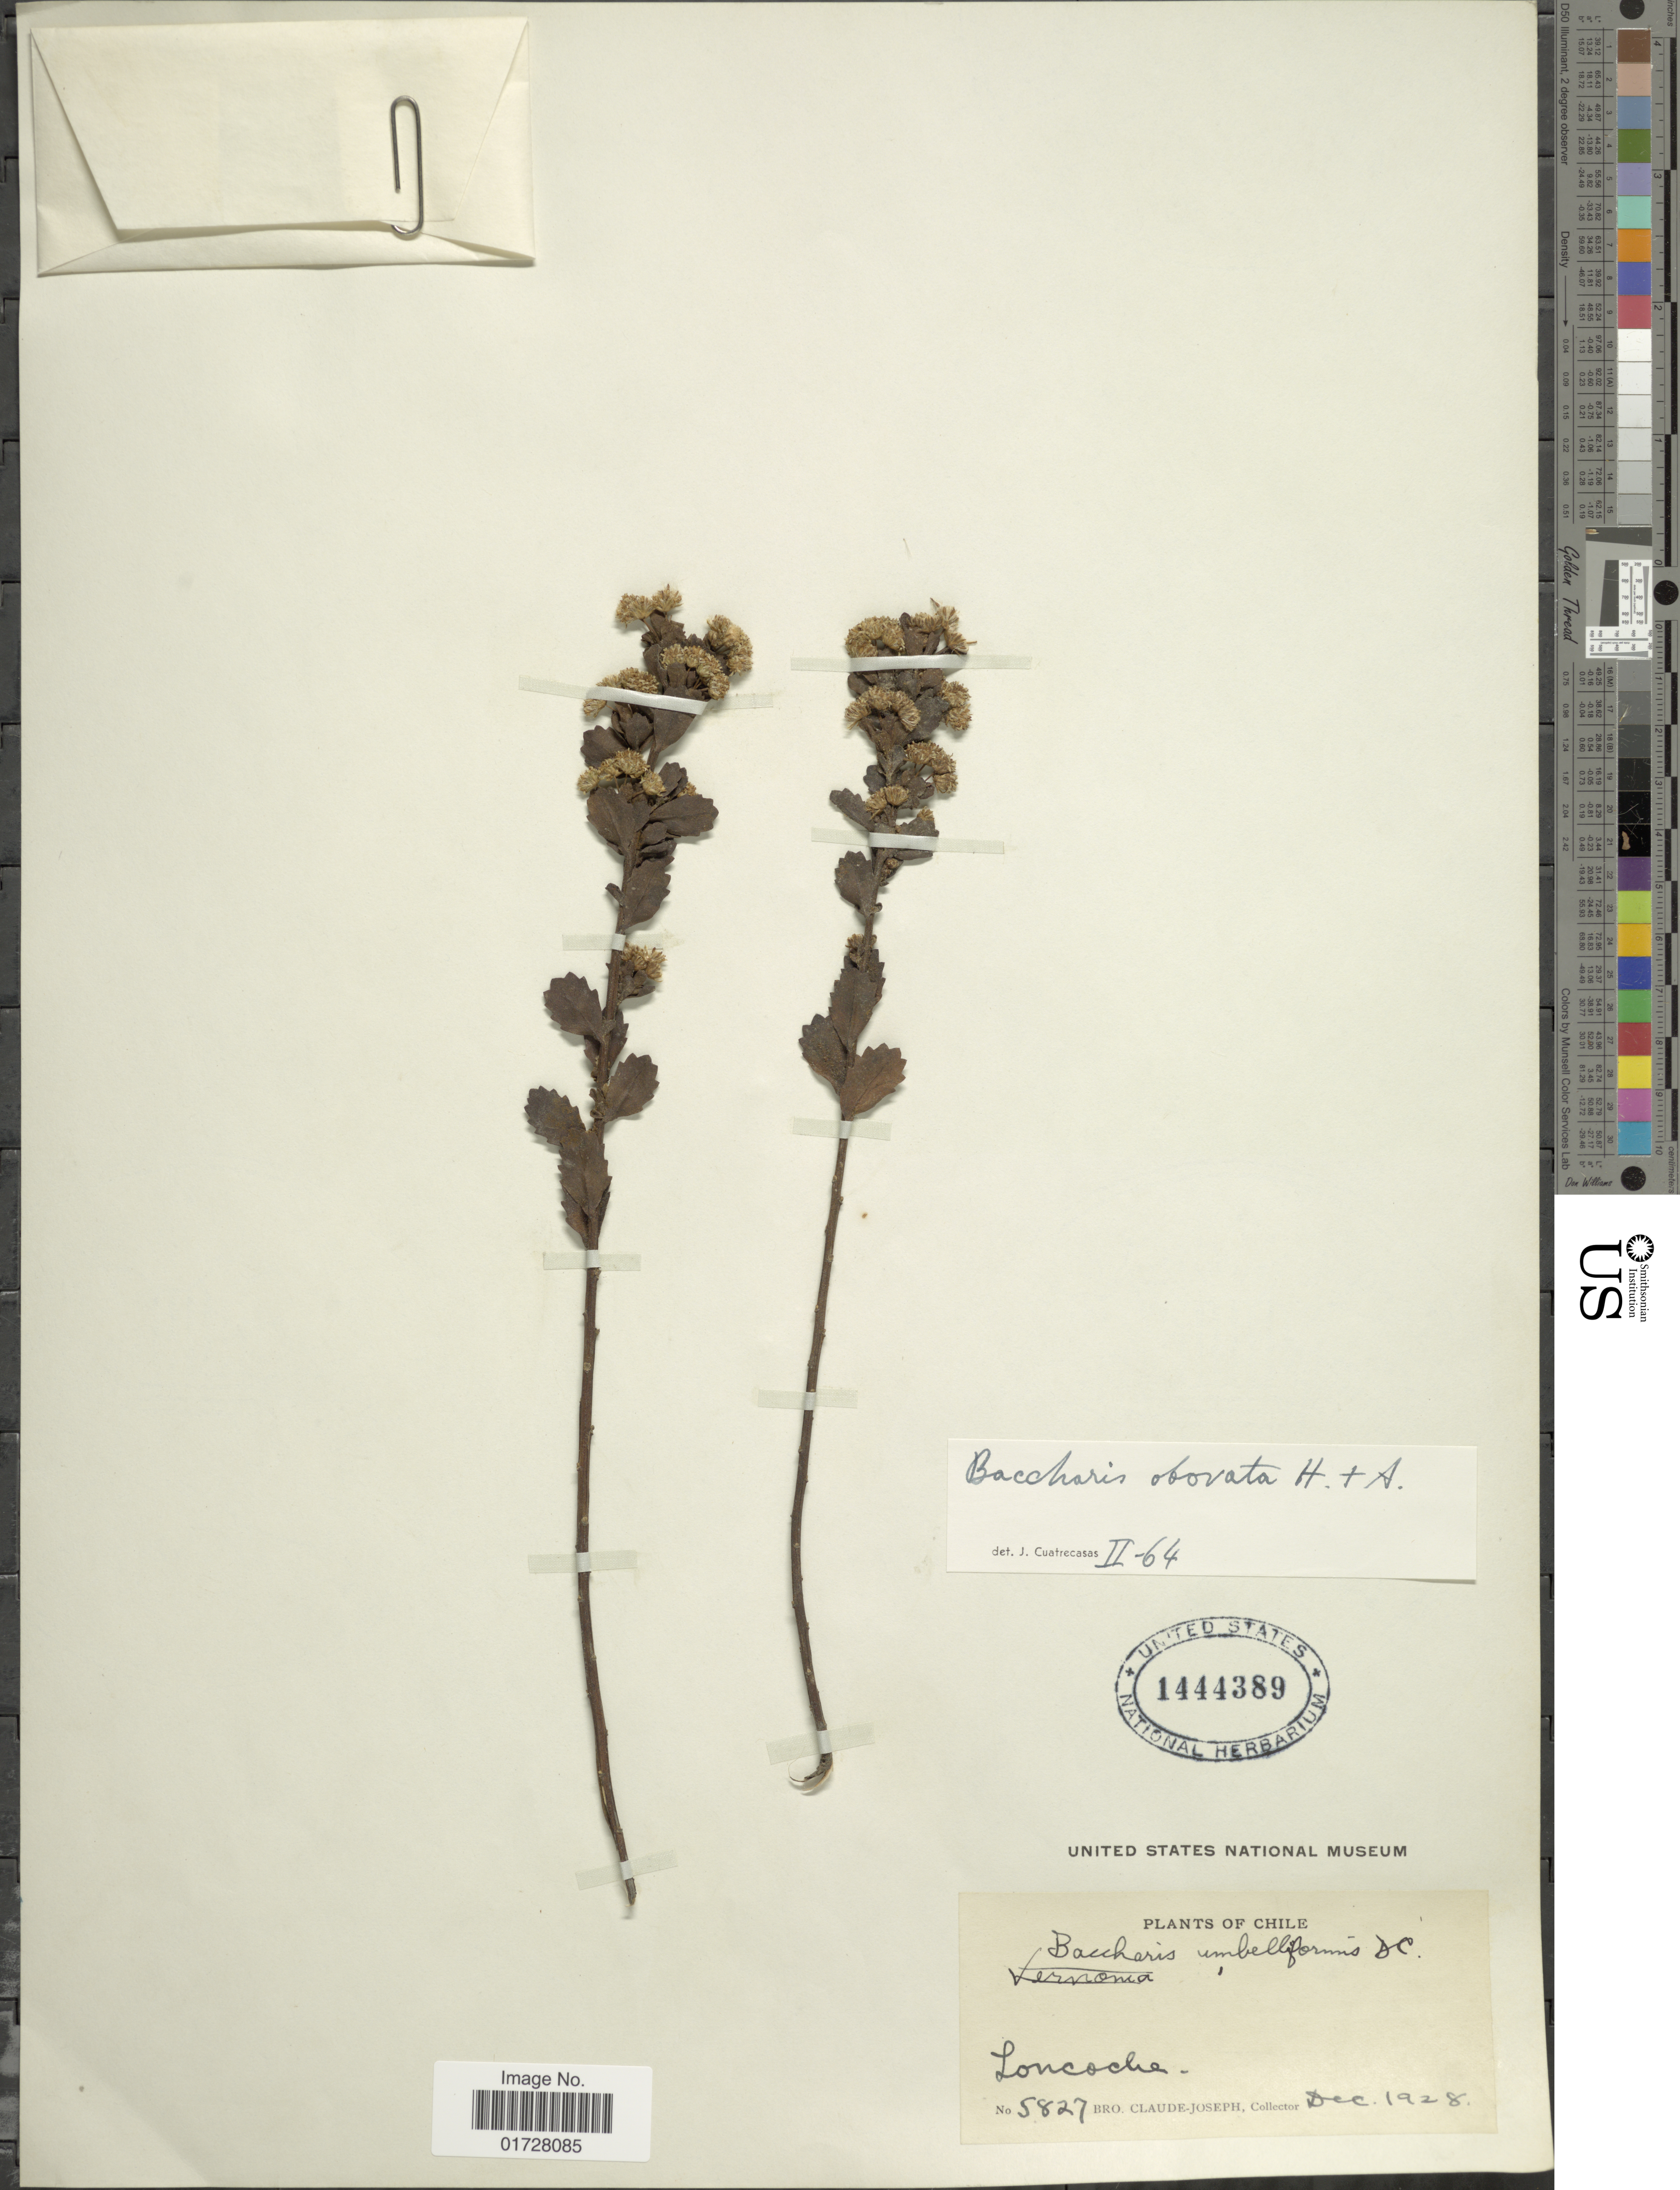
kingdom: Plantae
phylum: Tracheophyta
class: Magnoliopsida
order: Asterales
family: Asteraceae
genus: Baccharis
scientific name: Baccharis concava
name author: (Ruiz & Pav.) Pers.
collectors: Bro. Claude-Joseph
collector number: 5827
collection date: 1928-12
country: Chile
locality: Loncocha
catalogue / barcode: US 1444389